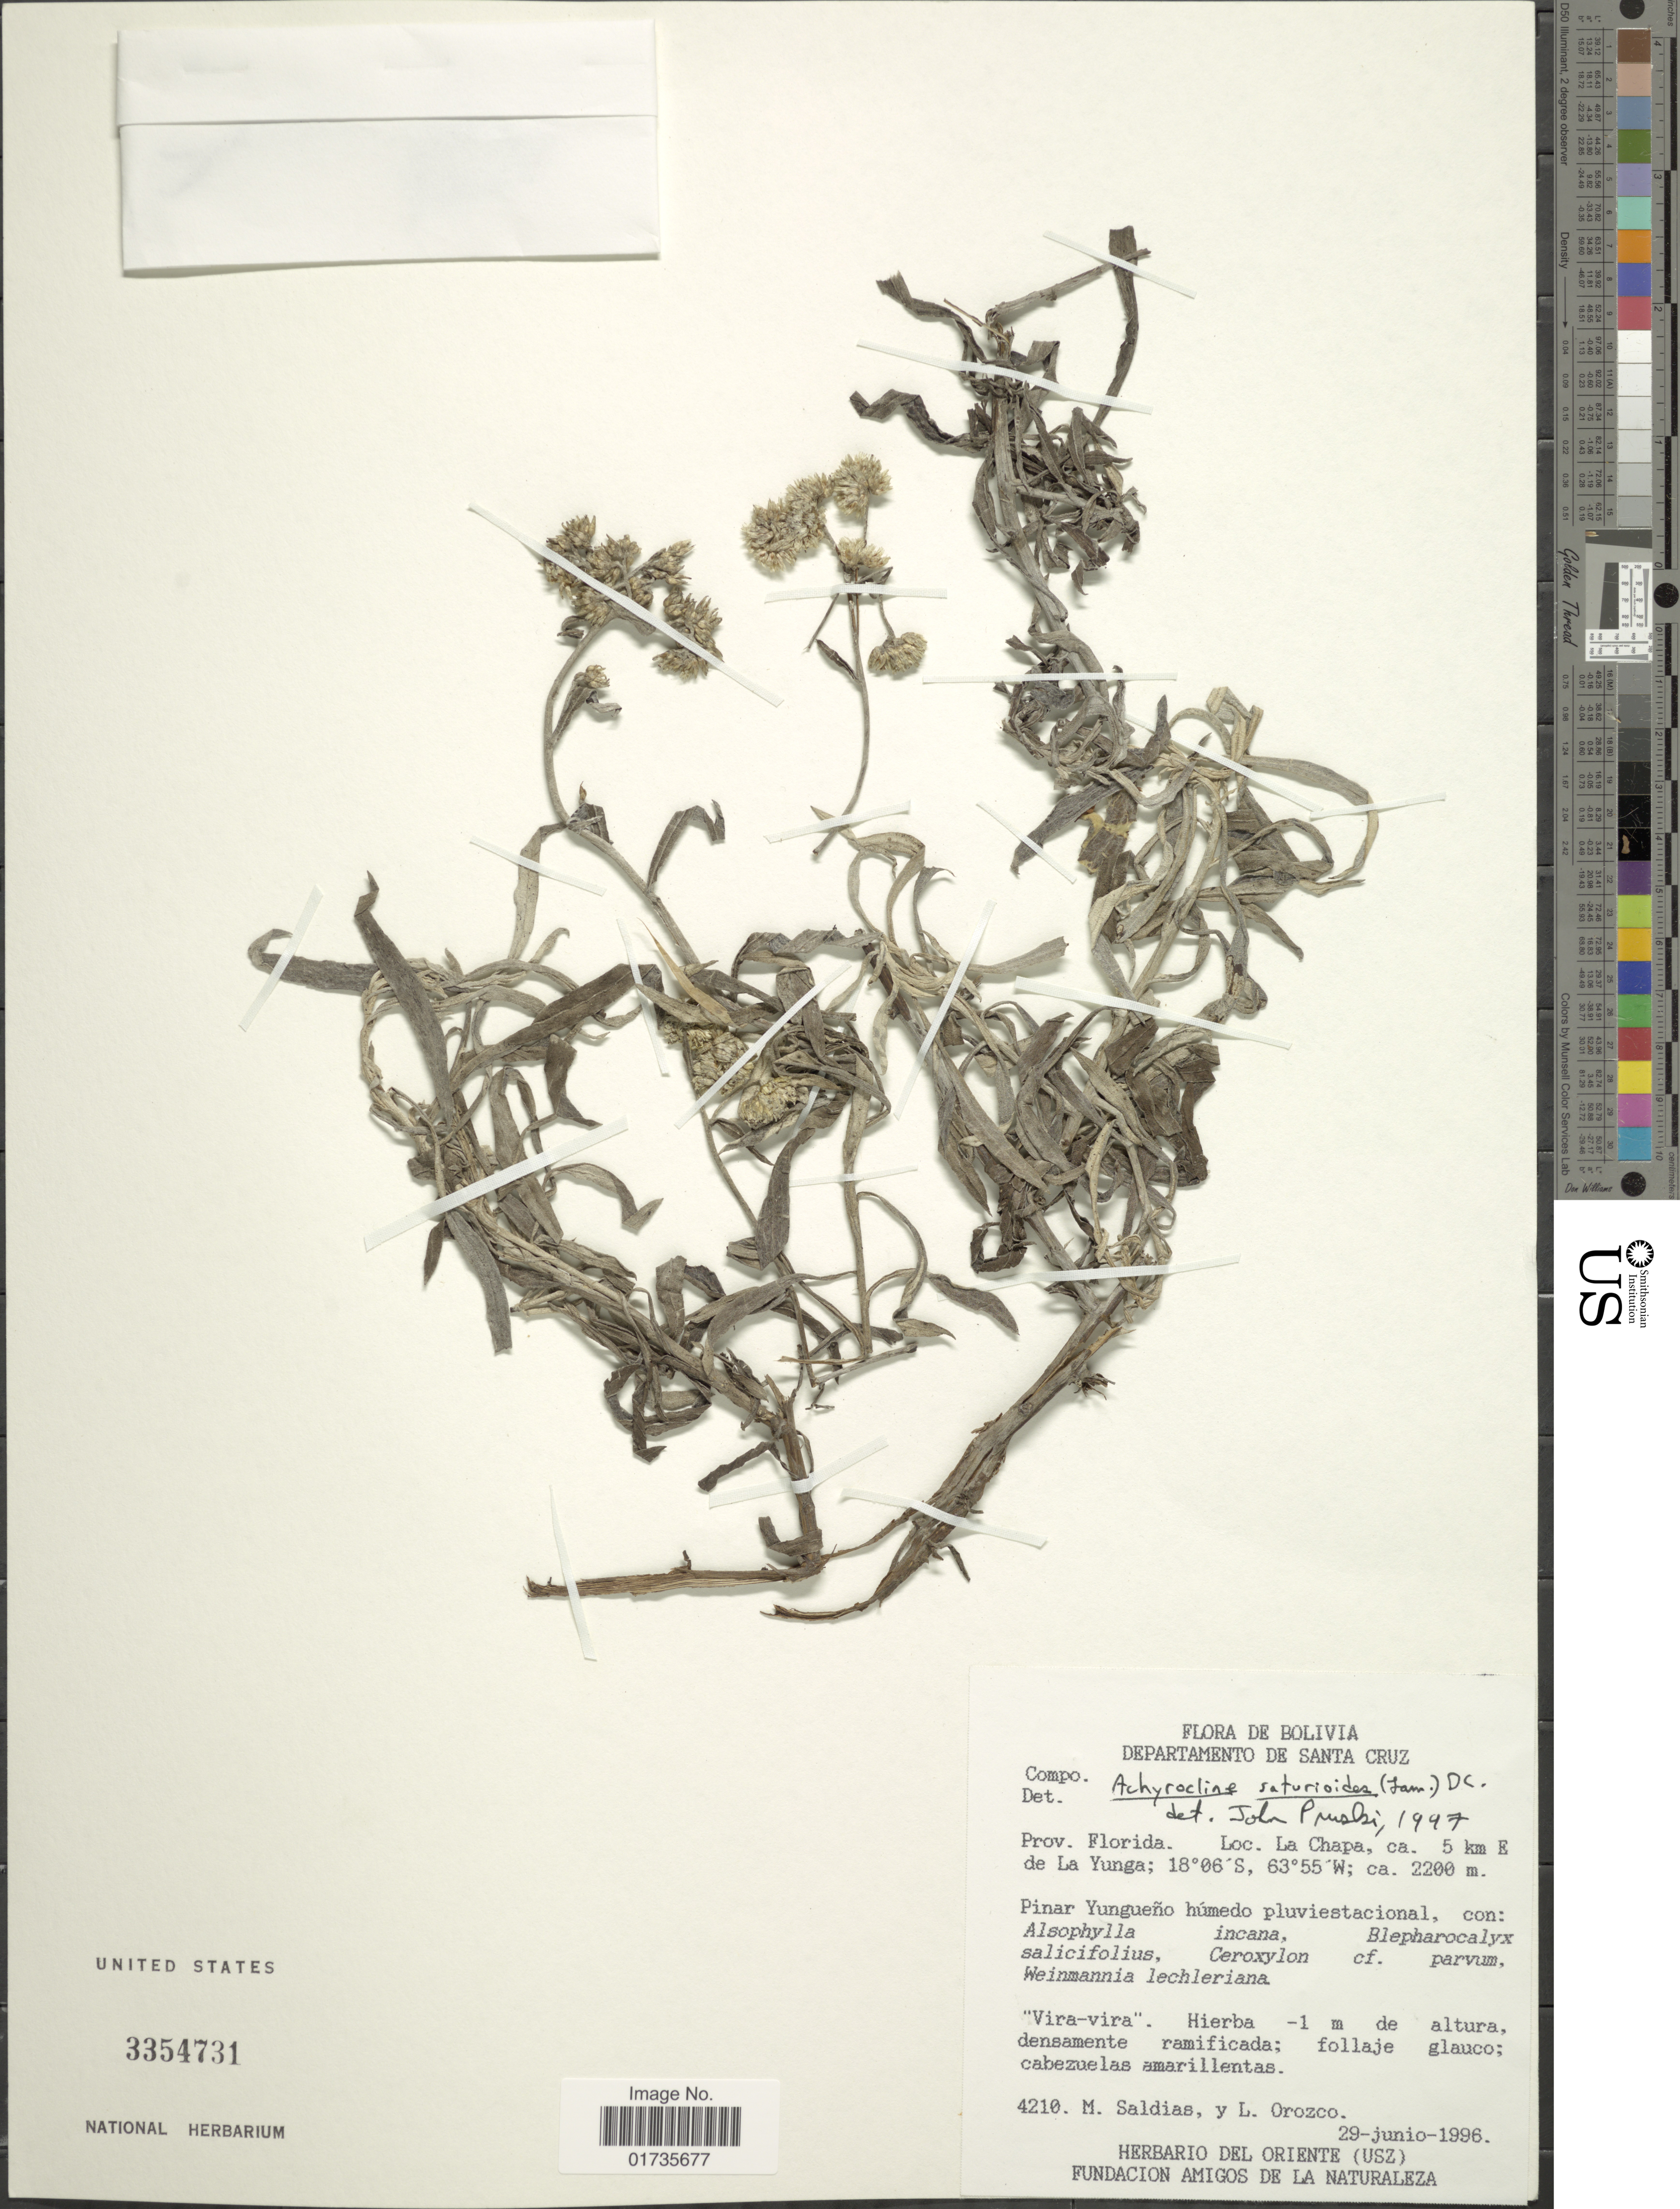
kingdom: Plantae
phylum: Tracheophyta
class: Magnoliopsida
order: Asterales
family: Asteraceae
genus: Achyrocline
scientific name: Achyrocline satureioides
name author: (Lam.) DC.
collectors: M. Saldias & L. Orozco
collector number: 4210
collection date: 1996-06-29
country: Bolivia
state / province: Santa Cruz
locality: Departamento de Santa Cruz, Prov Florida. La Chapa, ca 5 km E de La Yunga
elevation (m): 2200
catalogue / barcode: US 3354731